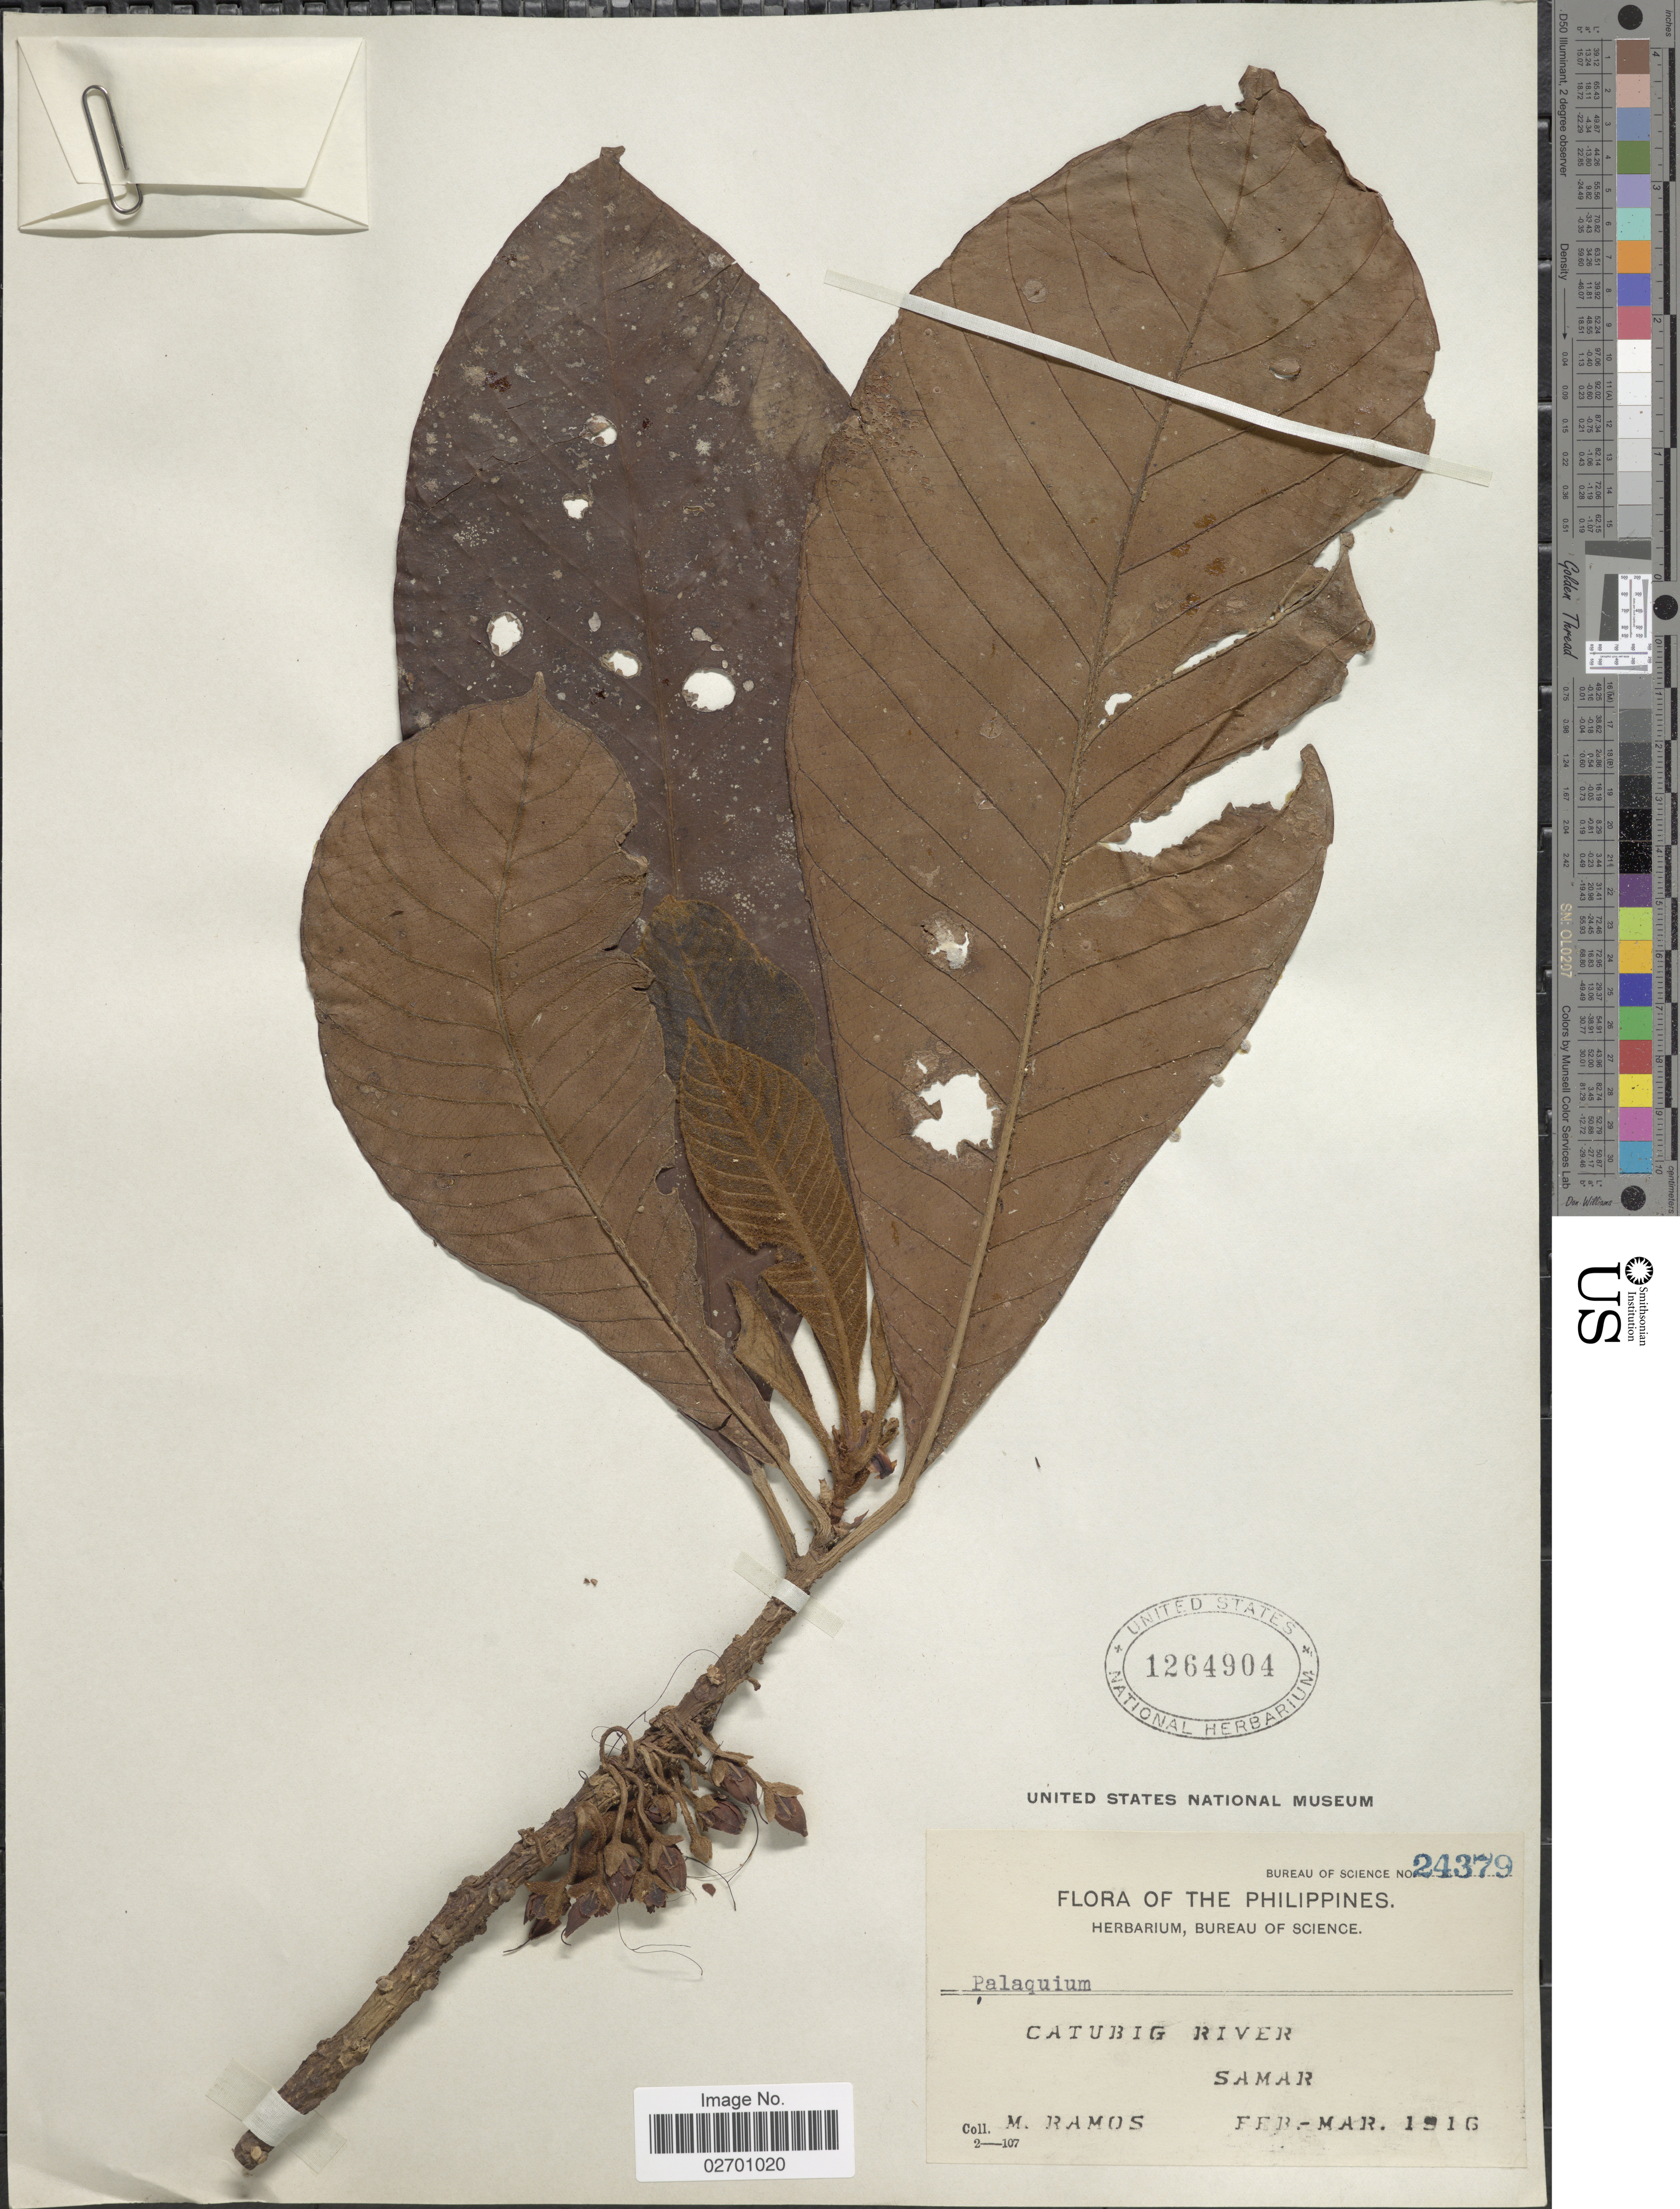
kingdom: Plantae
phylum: Tracheophyta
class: Magnoliopsida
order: Ericales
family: Sapotaceae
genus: Palaquium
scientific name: Palaquium sp.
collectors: M. Ramos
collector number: Bureau of Science 24379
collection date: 1916-02/1916-03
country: Philippines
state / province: Eastern Visayas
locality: Catubig River, Samar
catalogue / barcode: US 1264904